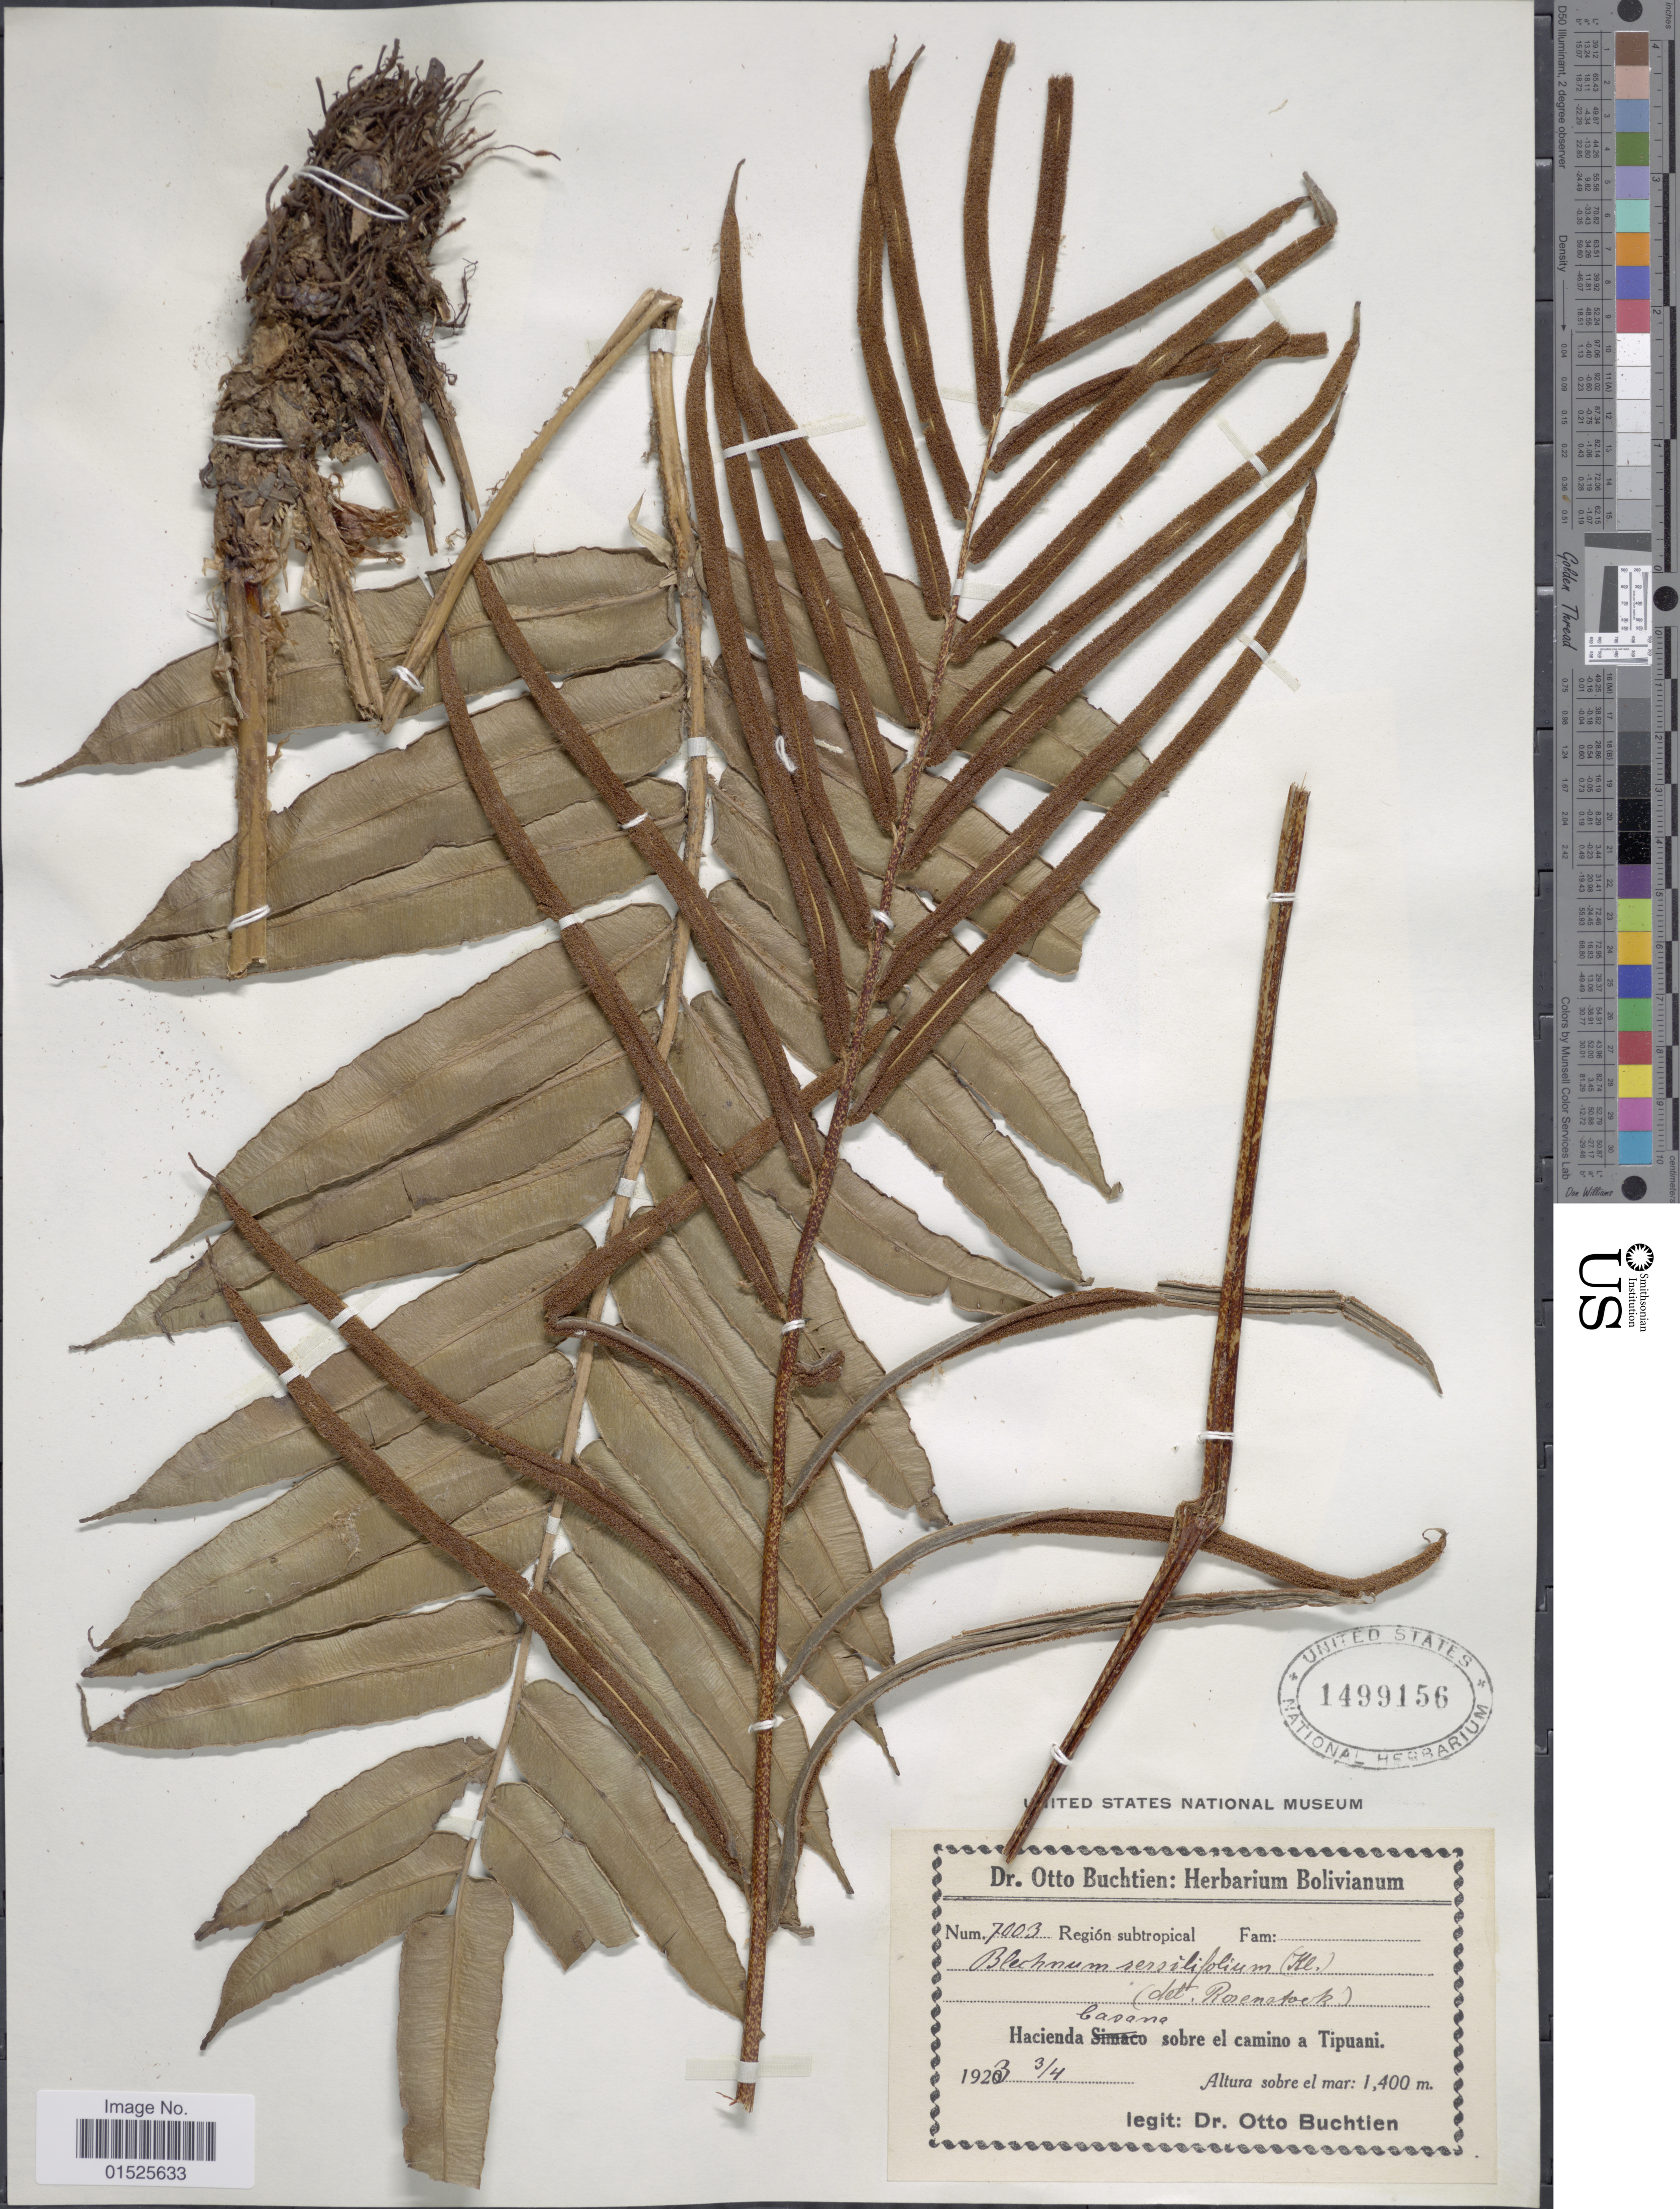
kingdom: Plantae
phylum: Tracheophyta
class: Polypodiopsida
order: Polypodiales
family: Blechnaceae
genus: Blechnum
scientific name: Blechnum cordatum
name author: (Desv.) Hieron.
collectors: O. Buchtien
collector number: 7003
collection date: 1923-04-03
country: Bolivia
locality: Región subtropical. Hacienda Casana sobre el camino a Tipuani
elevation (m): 1400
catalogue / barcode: US 1499156